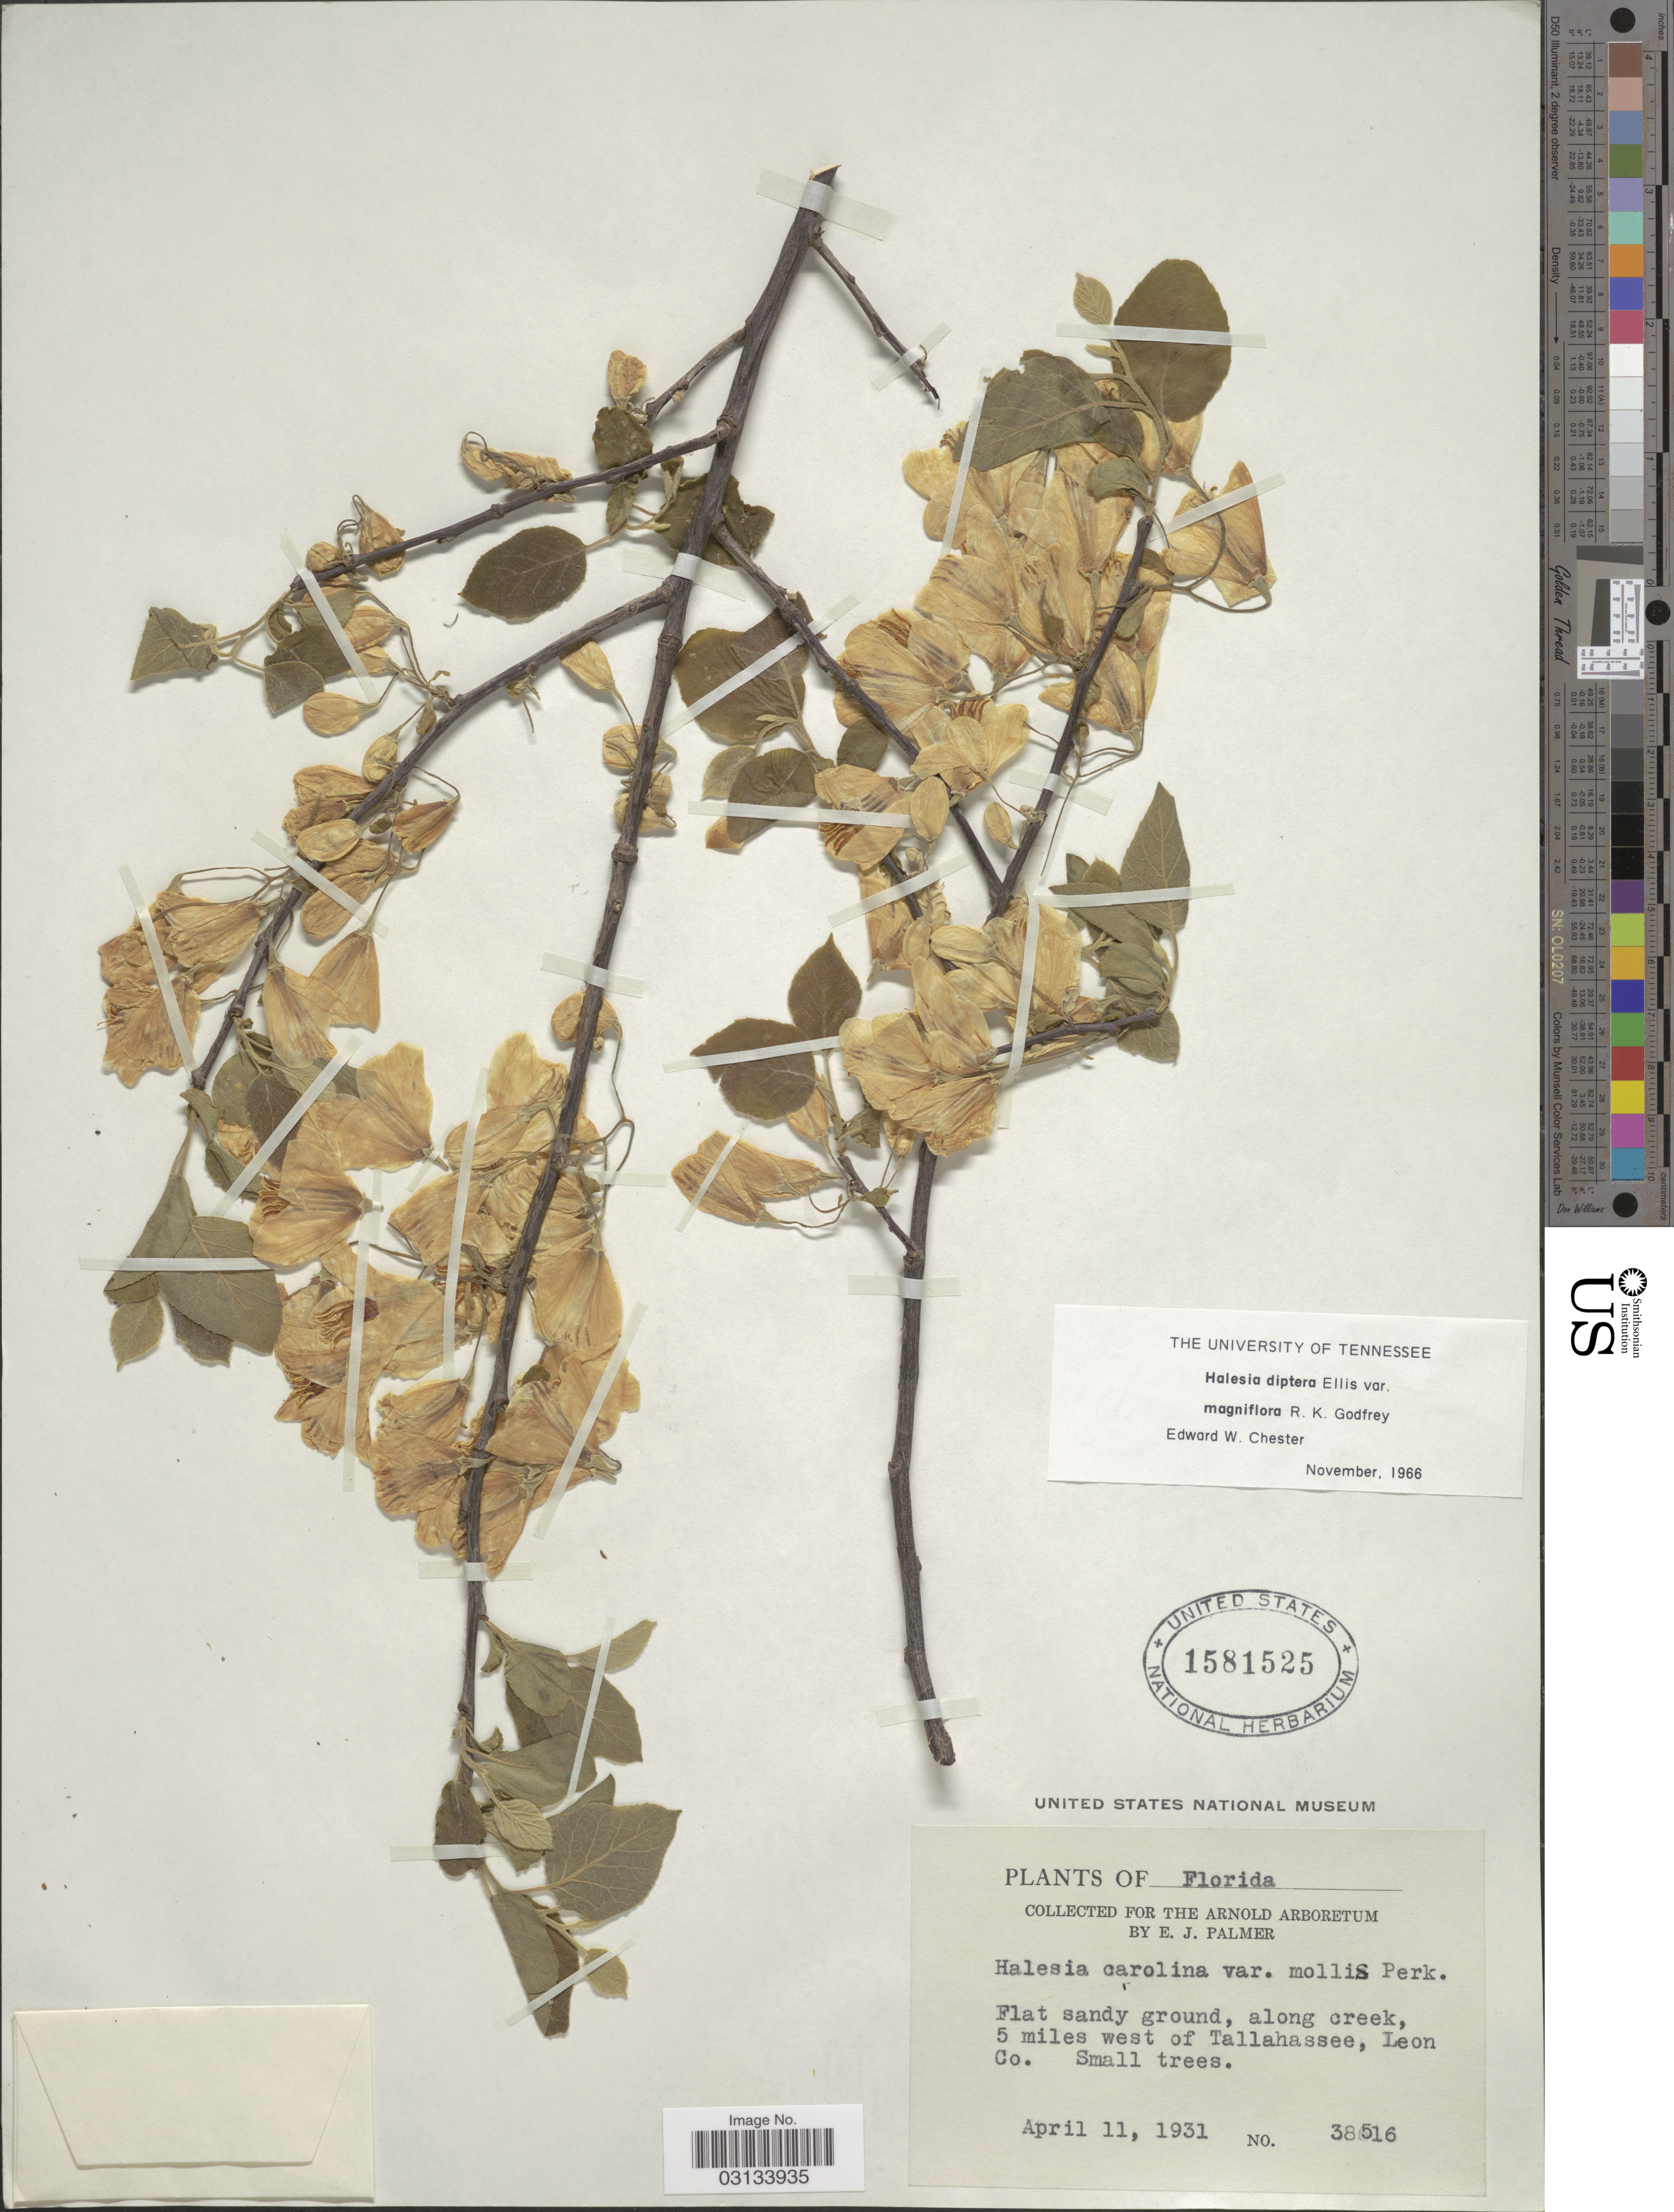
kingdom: Plantae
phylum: Tracheophyta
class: Magnoliopsida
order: Ericales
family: Styracaceae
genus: Halesia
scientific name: Halesia diptera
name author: J. Ellis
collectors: E. J. Palmer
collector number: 38516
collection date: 1931-04-11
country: United States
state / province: Florida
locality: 5 miles west of Tallahassee, Leon Co.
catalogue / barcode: US 1581525